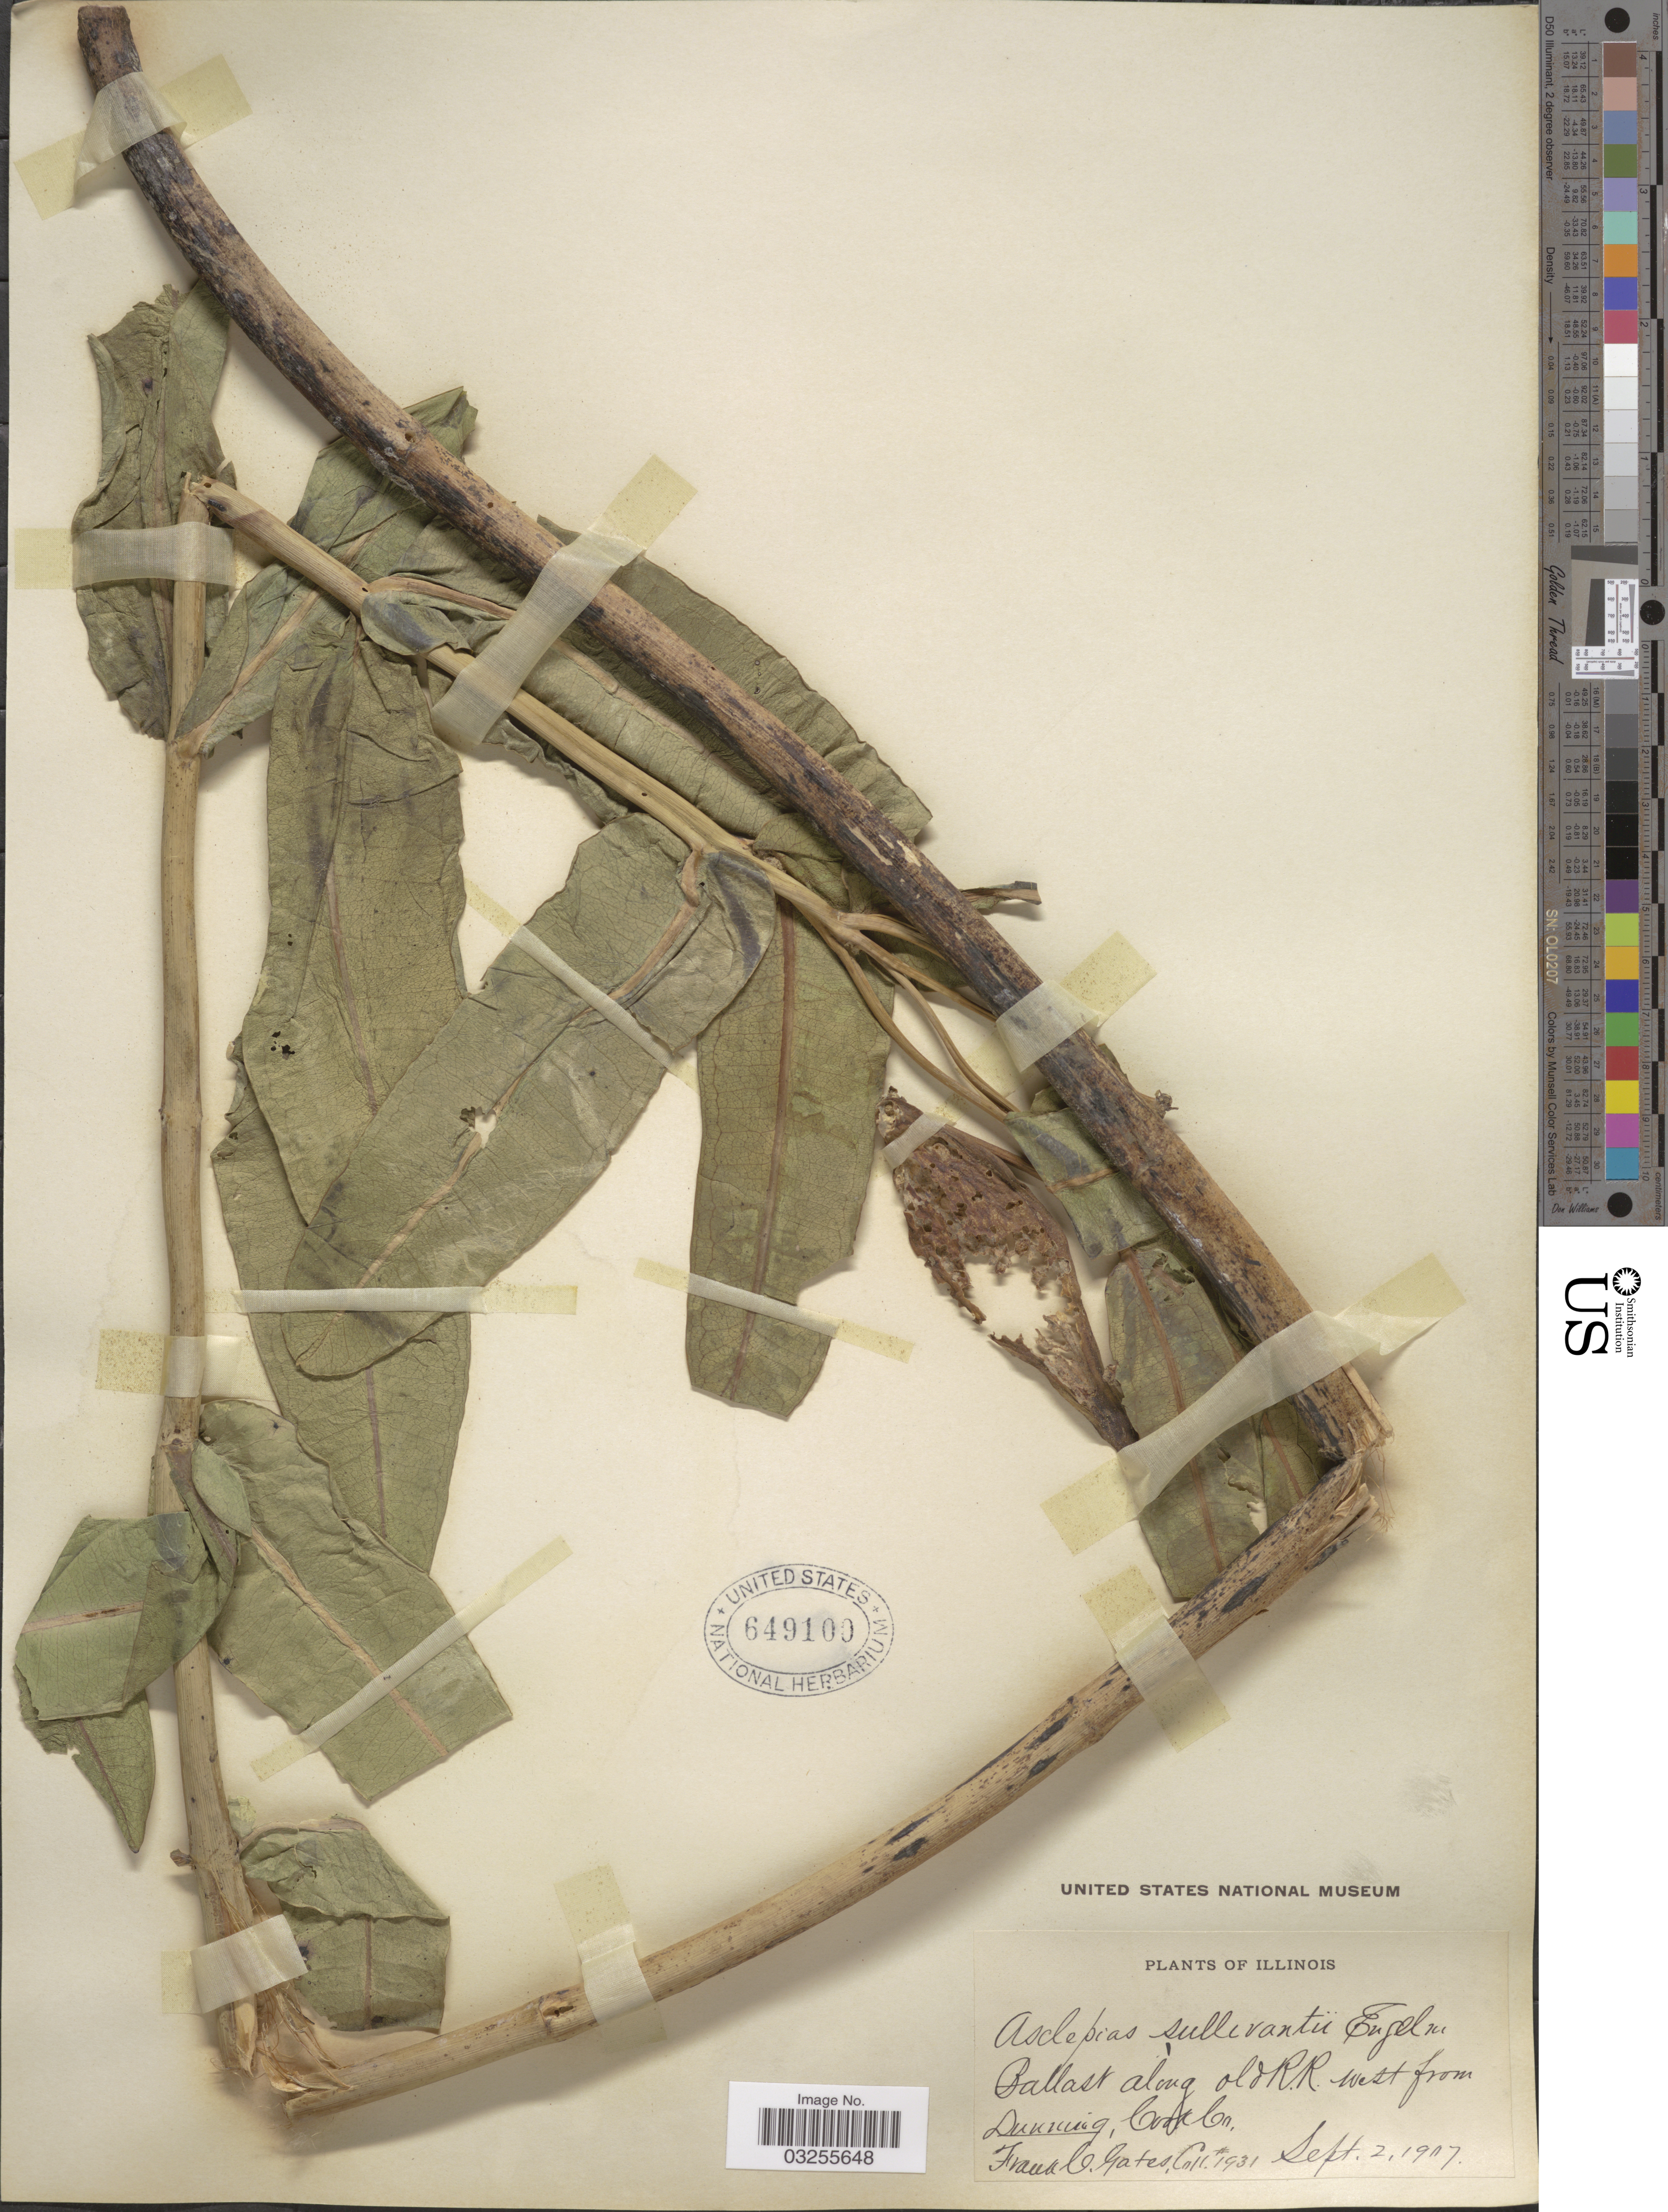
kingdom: Plantae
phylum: Tracheophyta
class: Magnoliopsida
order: Gentianales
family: Apocynaceae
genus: Asclepias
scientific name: Asclepias sullivantii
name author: Engelm. ex A. Gray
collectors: F. C. Gates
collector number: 1931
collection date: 1917-09-02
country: United States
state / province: Illinois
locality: Ballast along old R.R. west from Dunning, Cook Co.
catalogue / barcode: US 649100